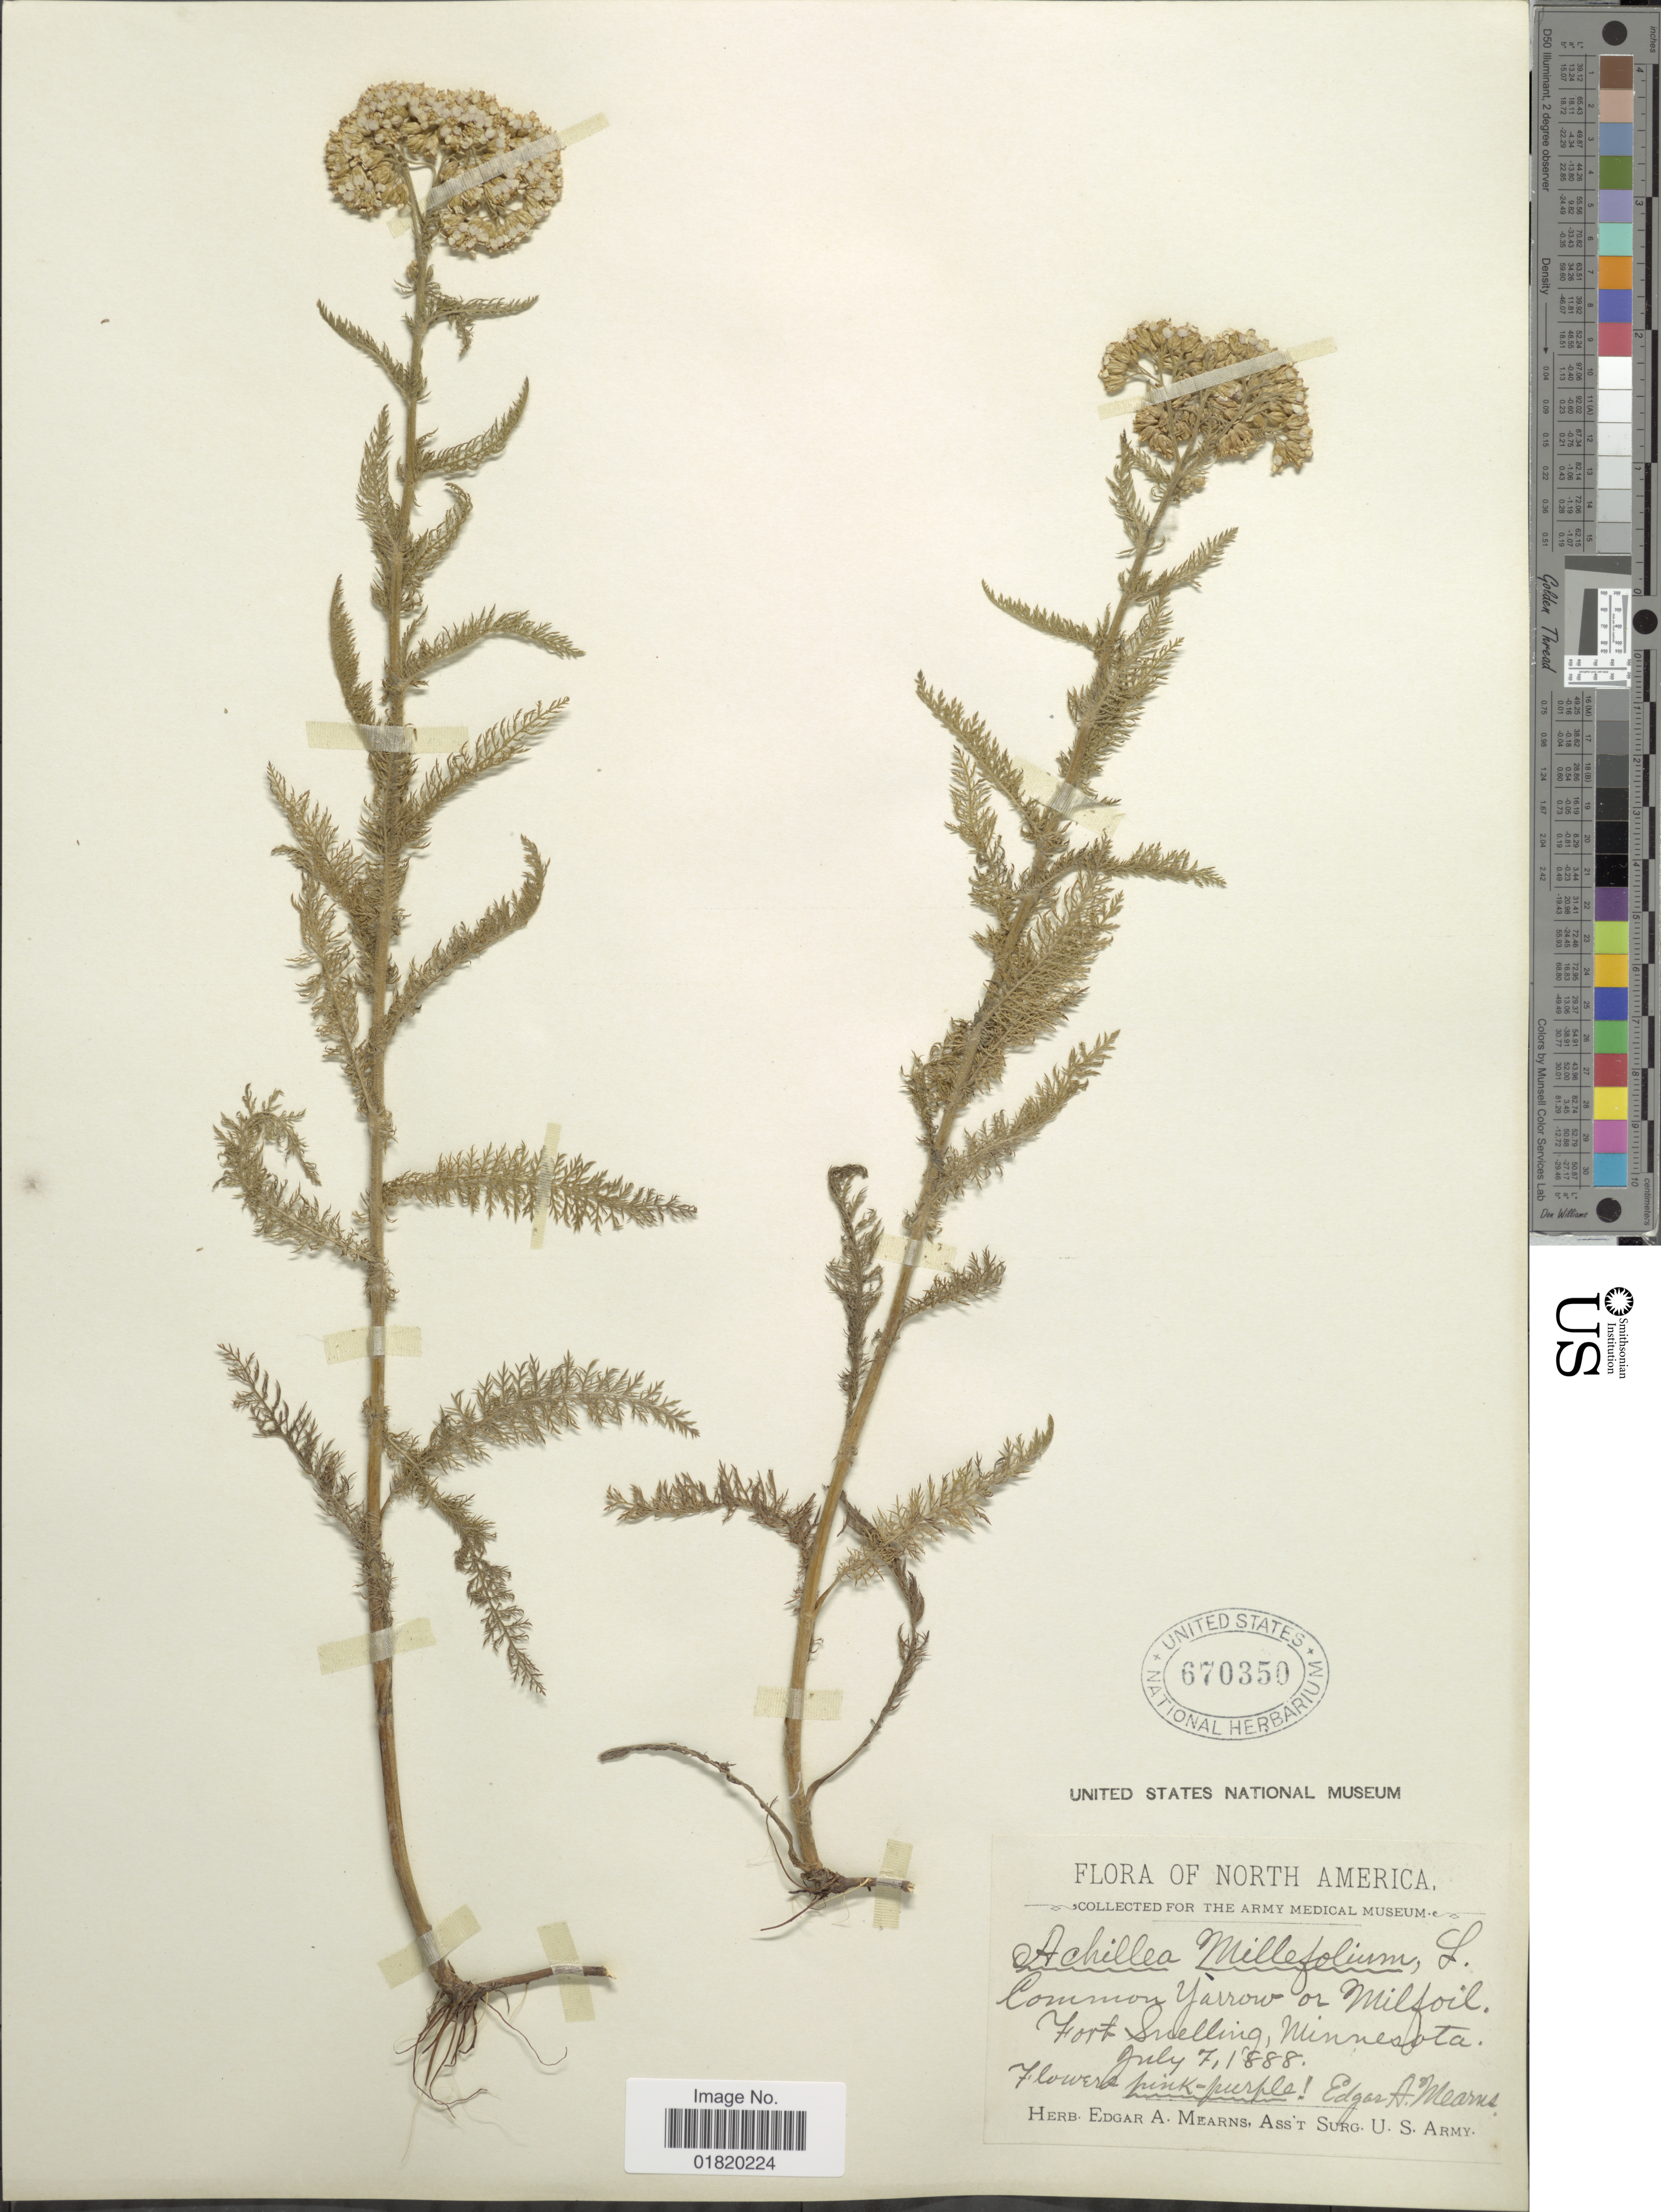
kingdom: Plantae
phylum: Tracheophyta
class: Magnoliopsida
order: Asterales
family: Asteraceae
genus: Achillea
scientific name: Achillea millefolium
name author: L.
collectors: E. A. Mearns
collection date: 1888-07-07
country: United States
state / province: Minnesota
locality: Fort Snelling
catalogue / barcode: US 670350